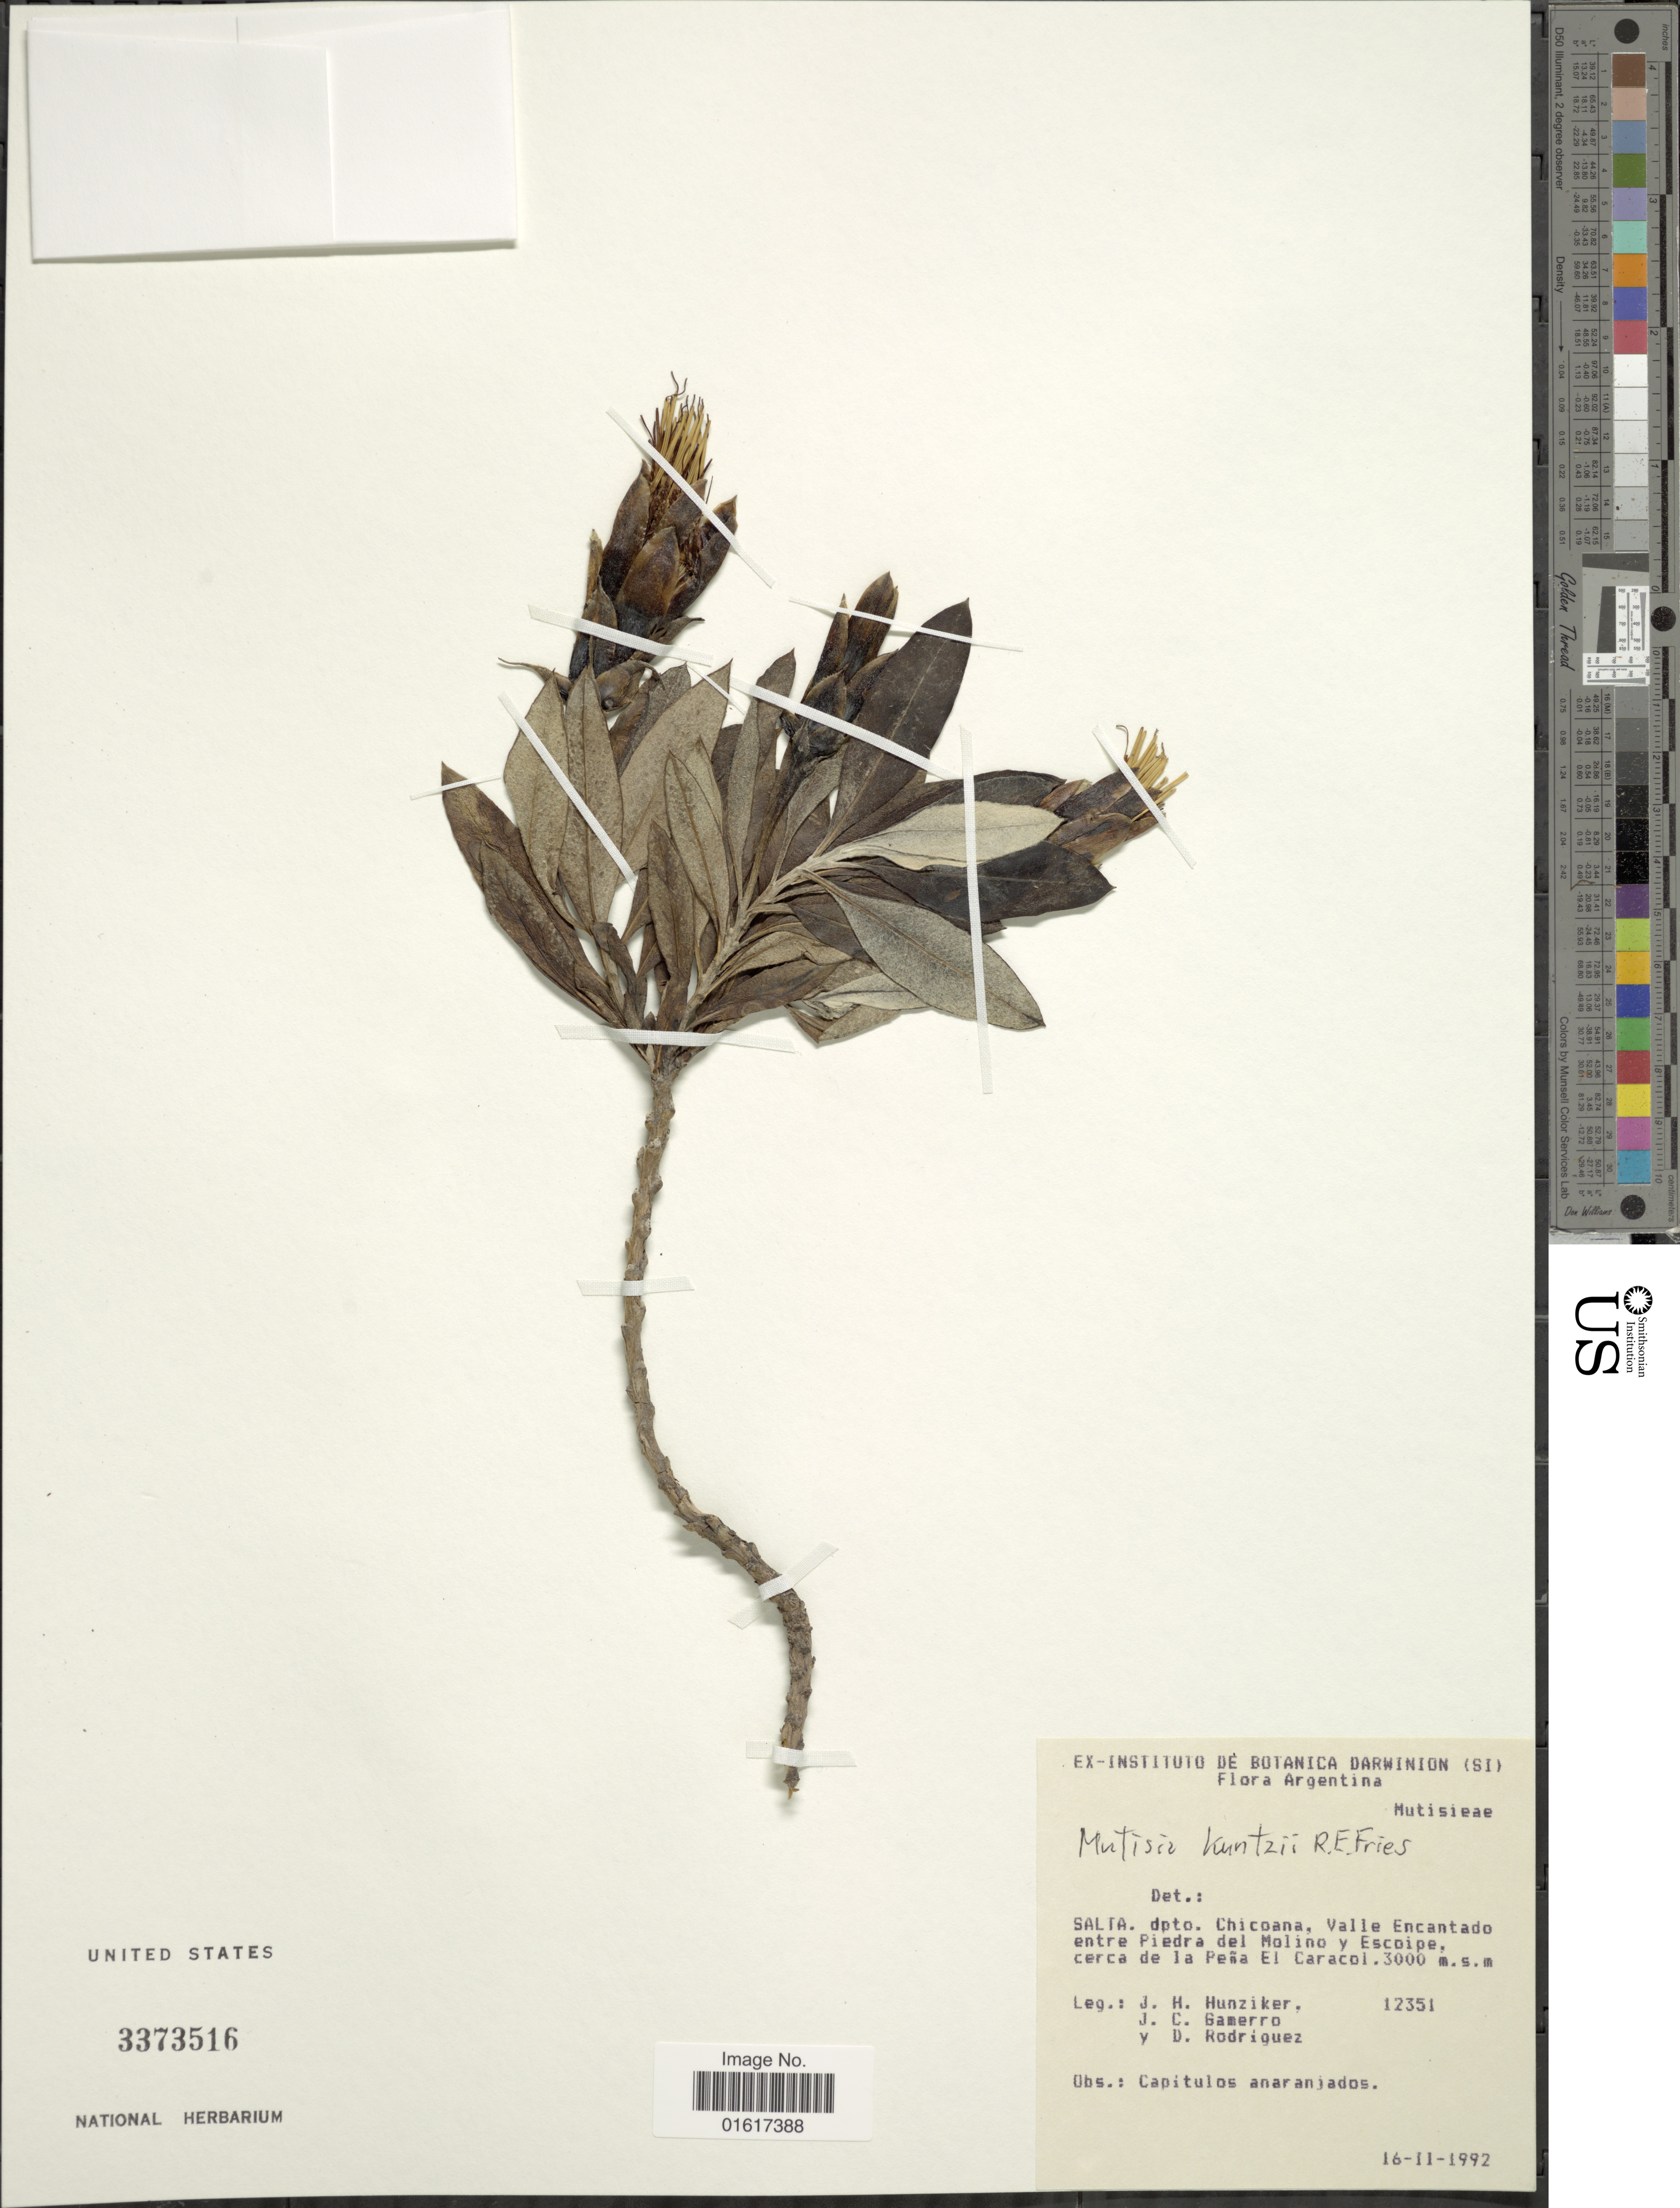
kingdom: Plantae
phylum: Tracheophyta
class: Magnoliopsida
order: Asterales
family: Asteraceae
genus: Mutisia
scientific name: Mutisia kurtzii var. kurtzii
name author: R.E. Fr.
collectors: J. H. Hunziker, J. Gamerro & D. Rodriquez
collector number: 12351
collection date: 1992-02-16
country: Argentina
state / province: Salta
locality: Dpto. Chicoana, Valle Encantado entre Piedra del Molino y Escoipe, cerca de la Peña El Caracol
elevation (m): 3000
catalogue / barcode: US 3373516